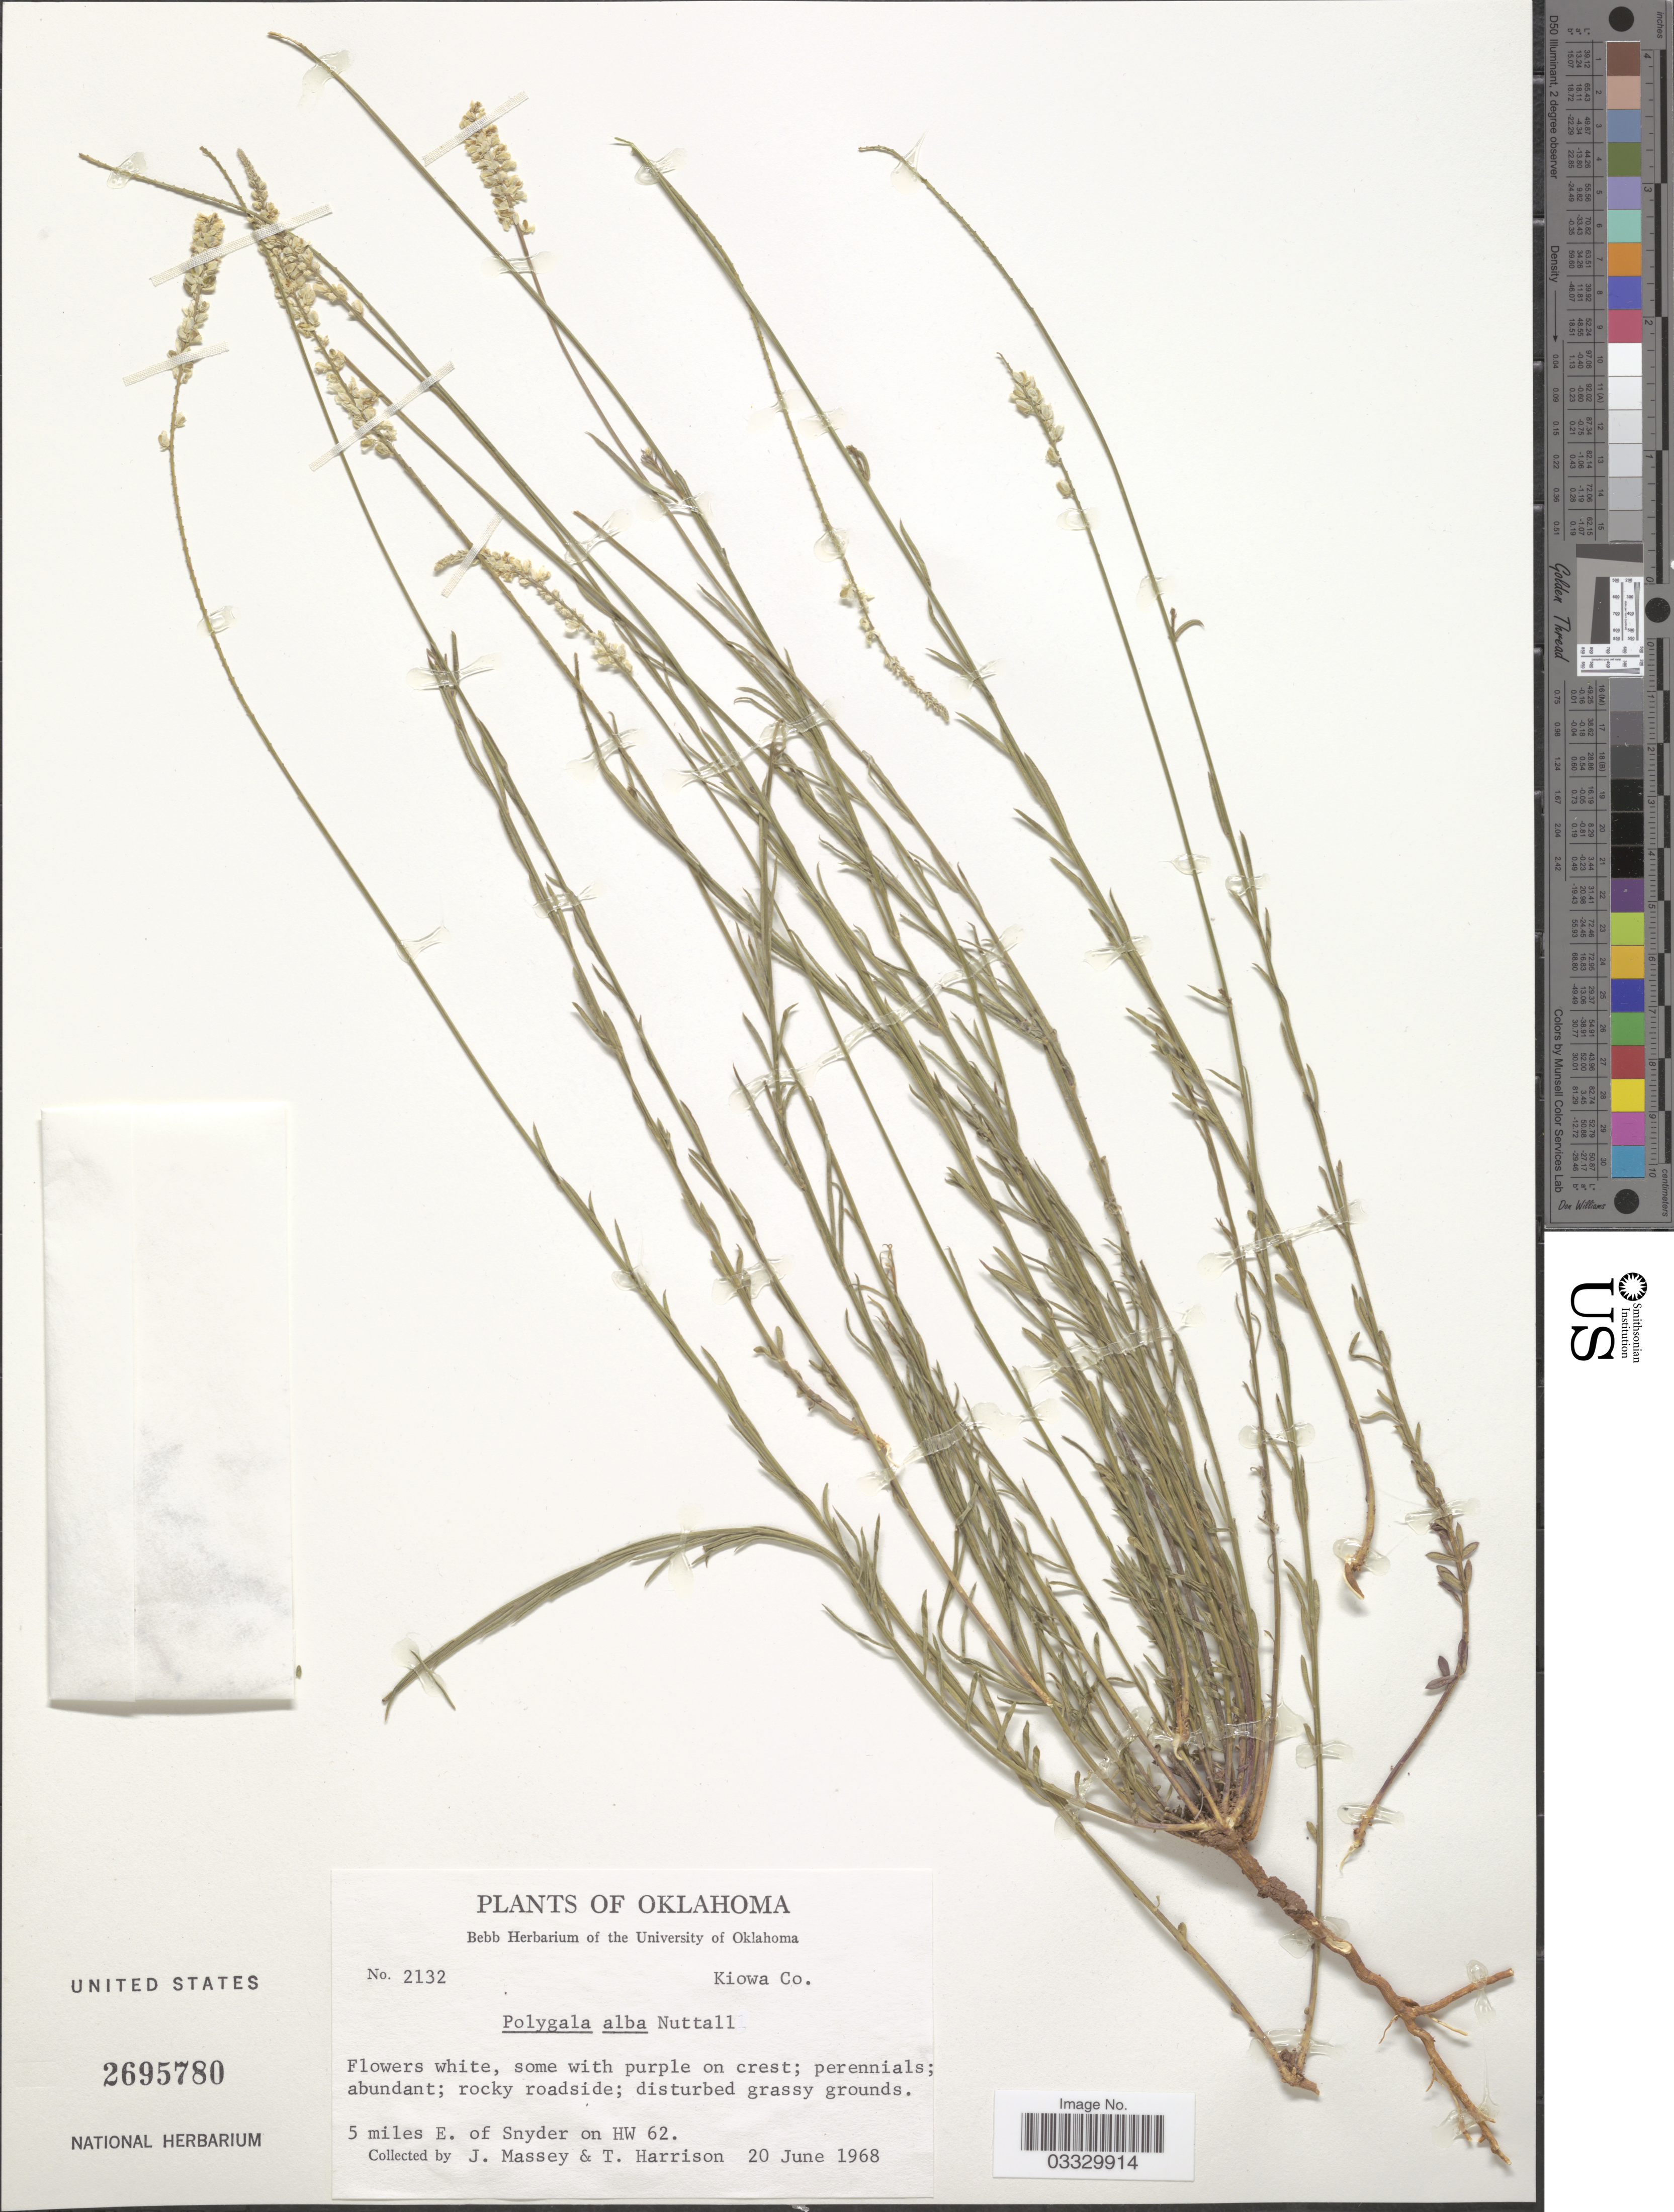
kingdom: Plantae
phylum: Tracheophyta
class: Magnoliopsida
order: Fabales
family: Polygalaceae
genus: Polygala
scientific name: Polygala alba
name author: Nutt.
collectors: J. Massey & T. Harrison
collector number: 2132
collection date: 1968-06-20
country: United States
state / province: Oklahoma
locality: Kiowa Co. 5 miles E. of Snyder on HW 62.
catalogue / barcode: US 2695780